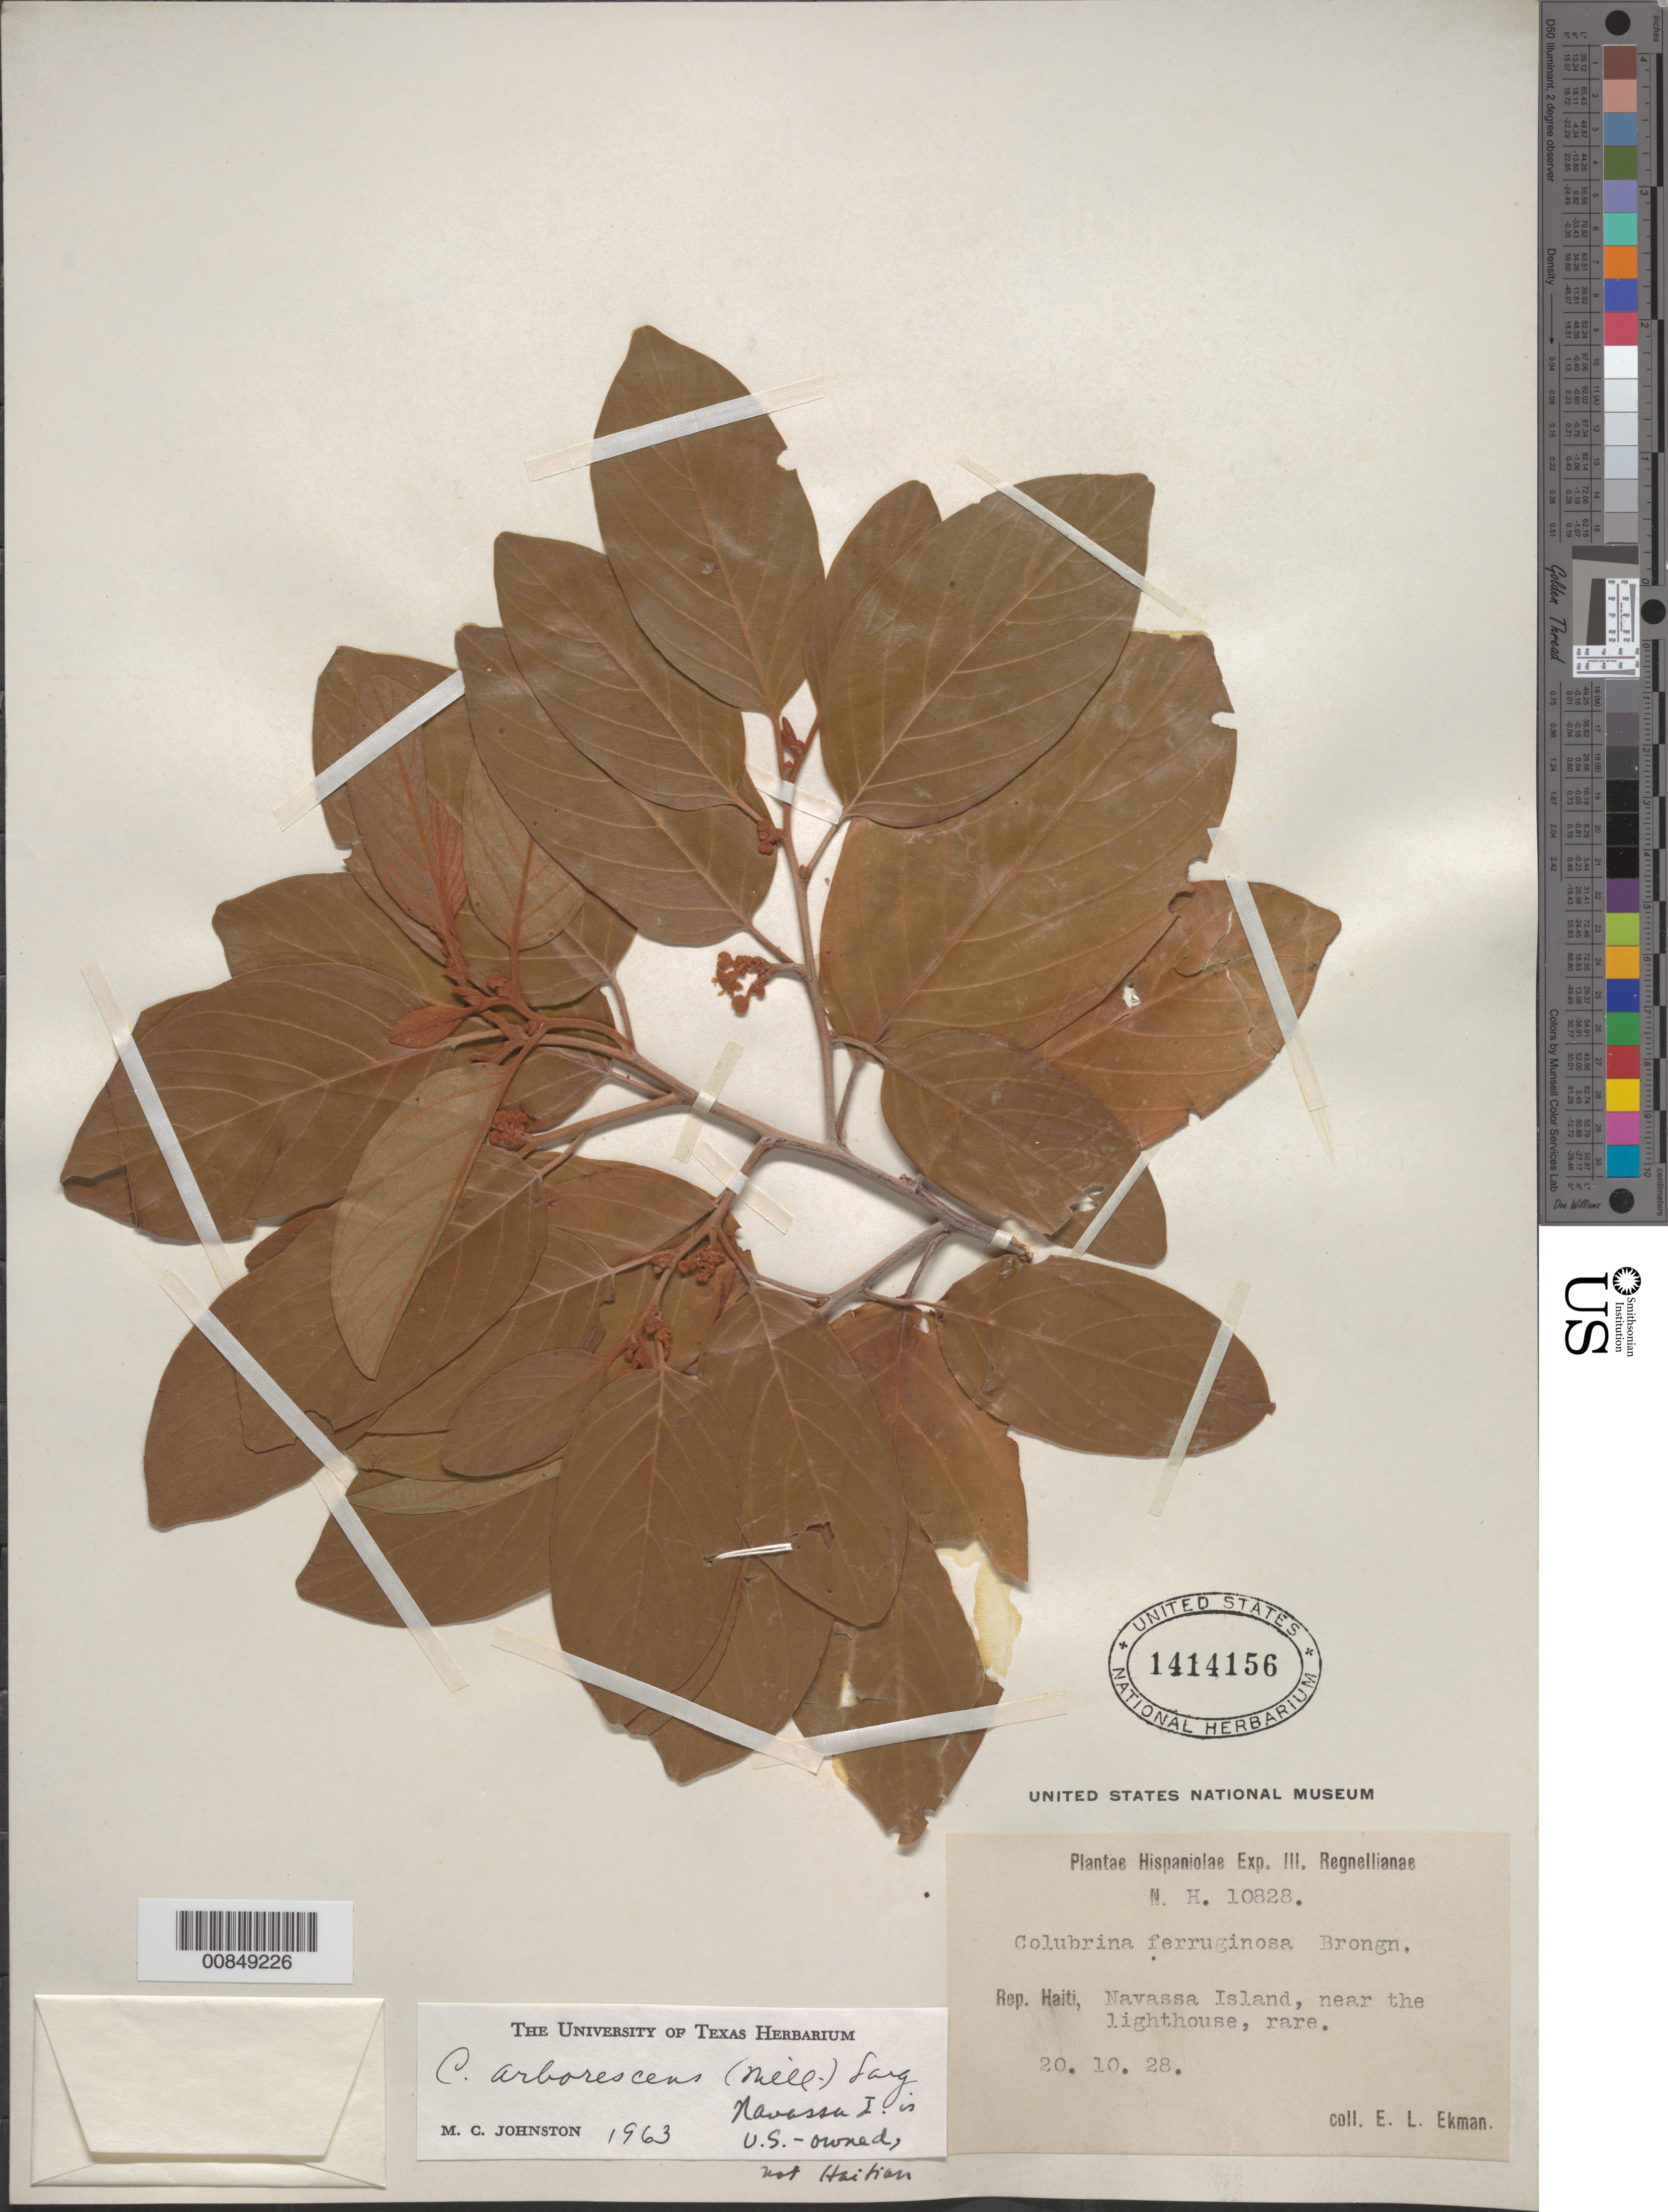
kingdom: Plantae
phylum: Tracheophyta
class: Magnoliopsida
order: Rosales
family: Rhamnaceae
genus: Colubrina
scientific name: Colubrina arborescens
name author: (Mill.) Sarg.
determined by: Johnston, Marshall C.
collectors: E. L. Ekman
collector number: H 10828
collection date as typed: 20 Oct 1928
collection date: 1928-10-20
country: Navassa Island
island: Navassa Island.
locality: Near the lighthouse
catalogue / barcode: US 1414156